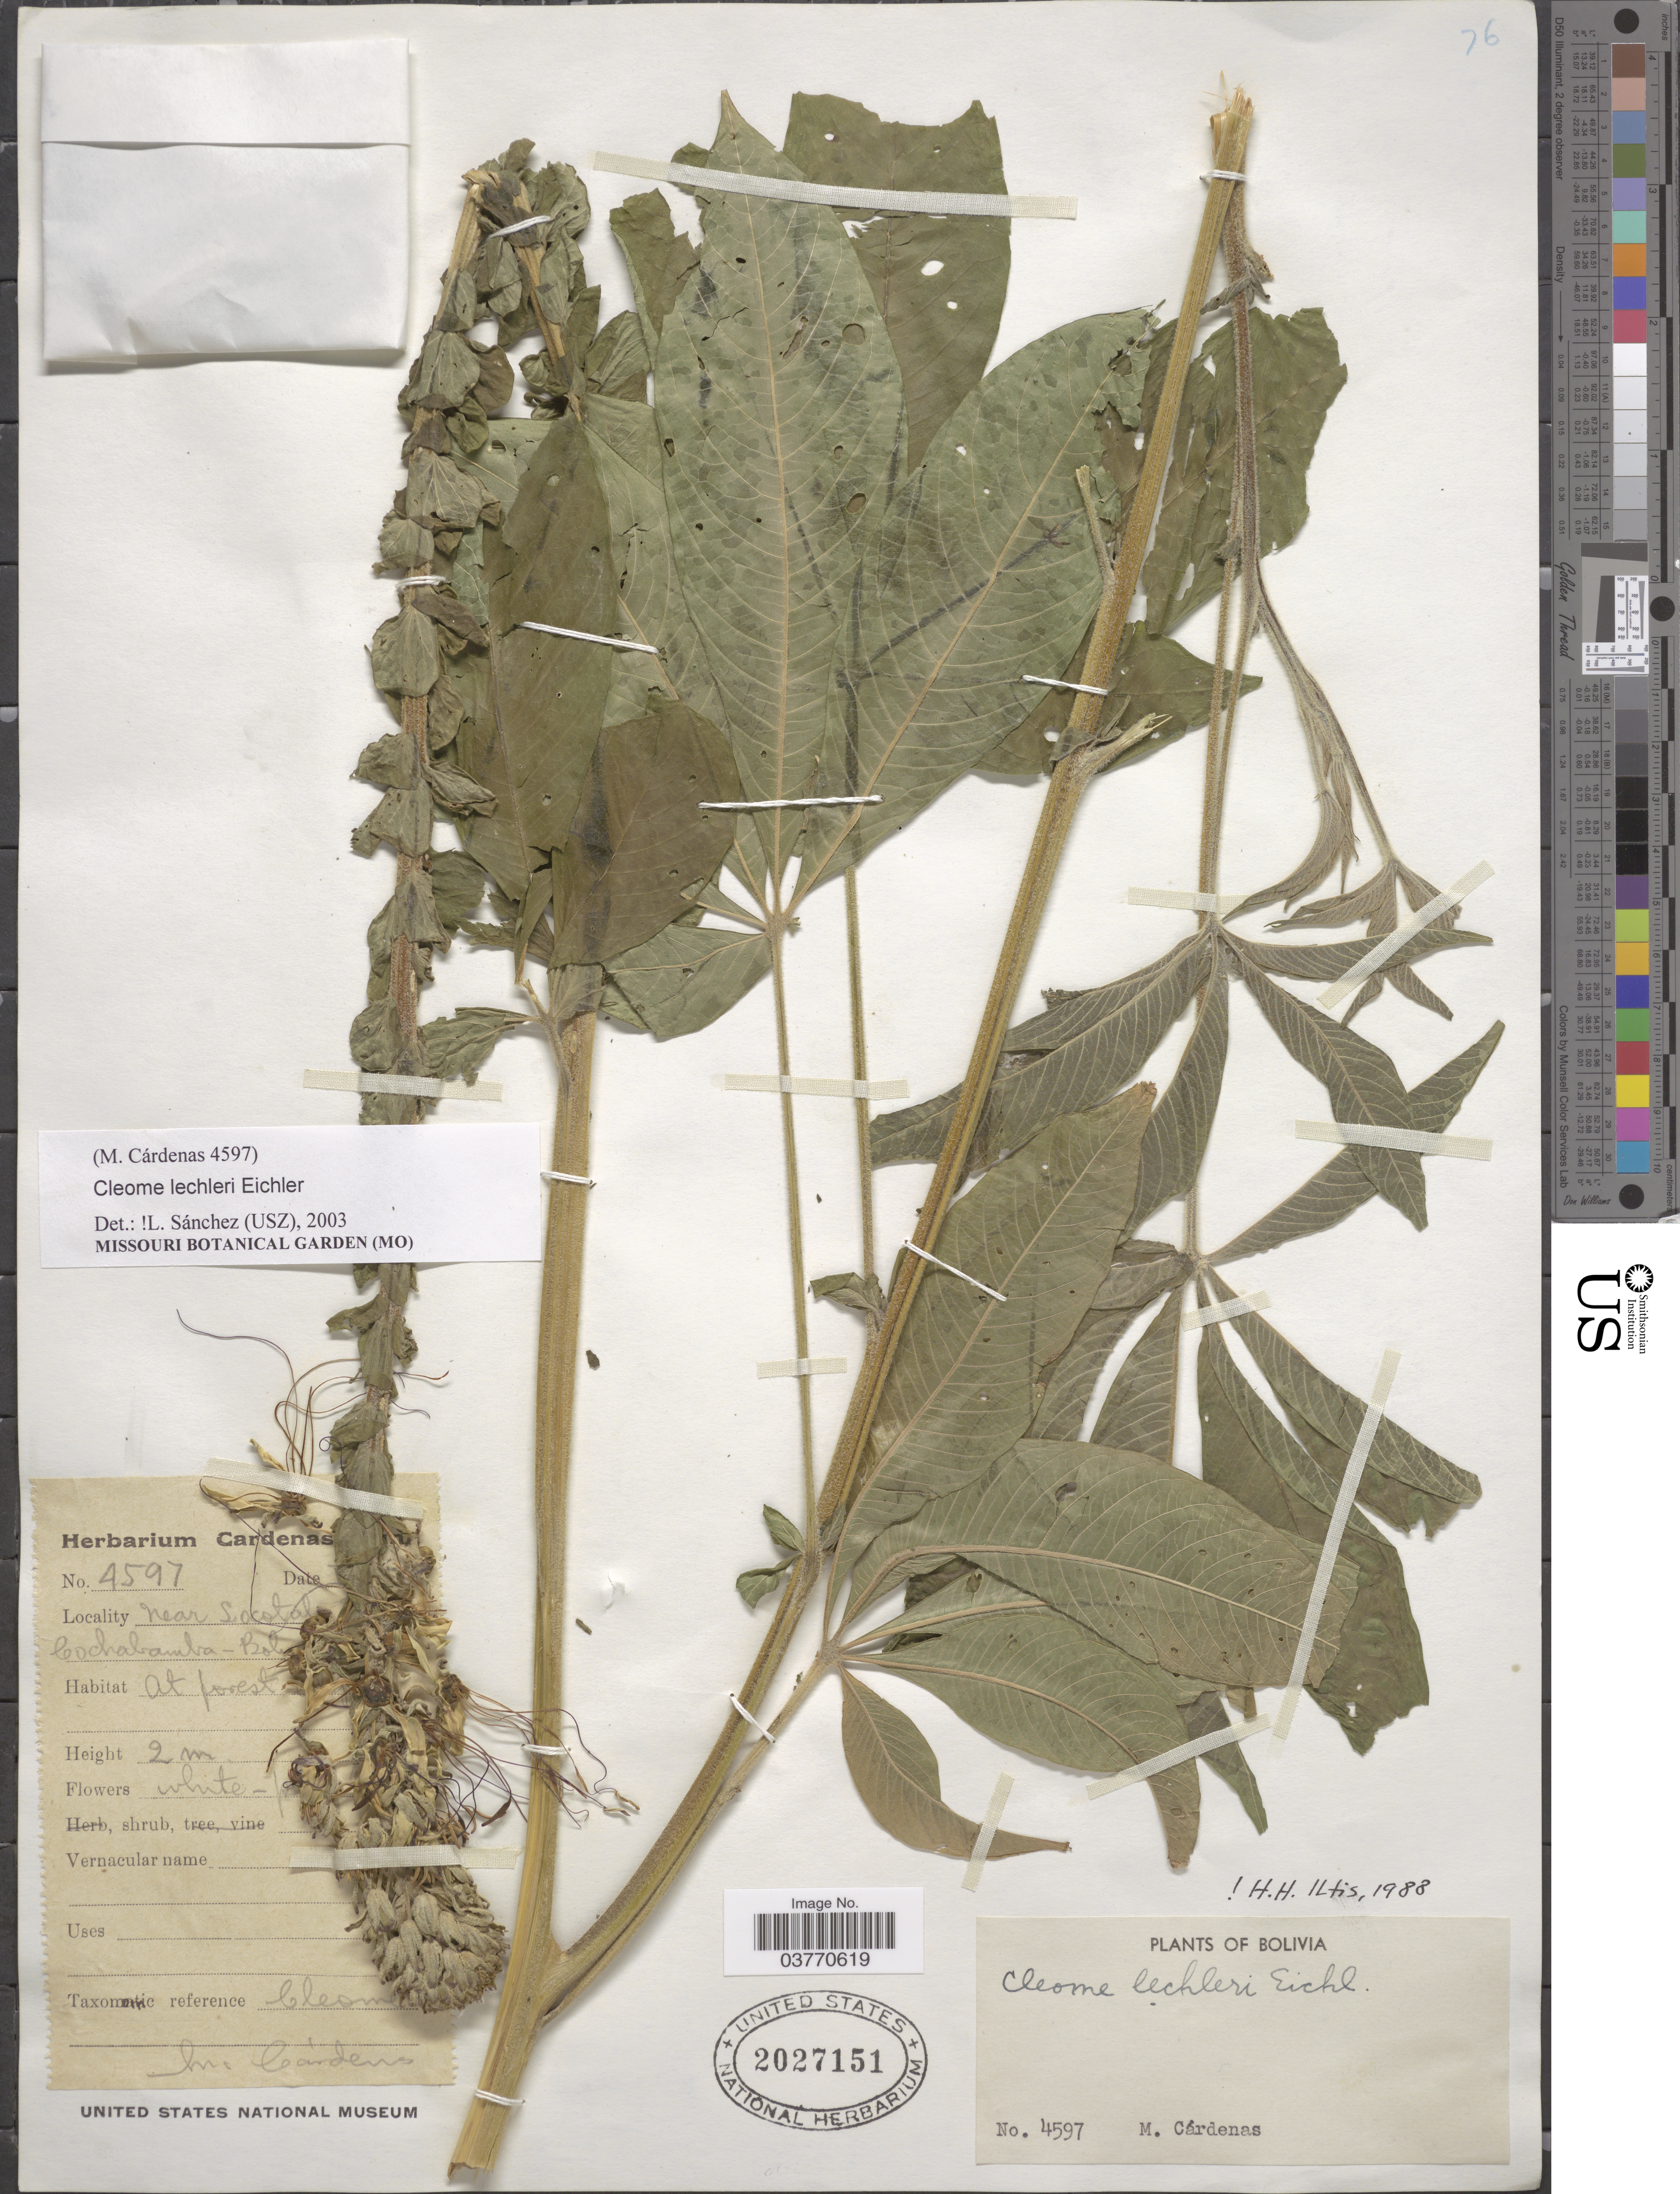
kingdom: Plantae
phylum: Tracheophyta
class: Magnoliopsida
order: Brassicales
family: Cleomaceae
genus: Andinocleome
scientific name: Andinocleome lechleri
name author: (Eichler) Iltis & Cochrane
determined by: Strong, M. T., (US), Smithsonian Institution - National Museum of Natural History (UNITED STATES)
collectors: M. Cárdenas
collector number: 4597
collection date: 1950-04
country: Bolivia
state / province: Cochabamba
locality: Near Locotal-Chapare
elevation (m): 1800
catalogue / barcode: US 2027151